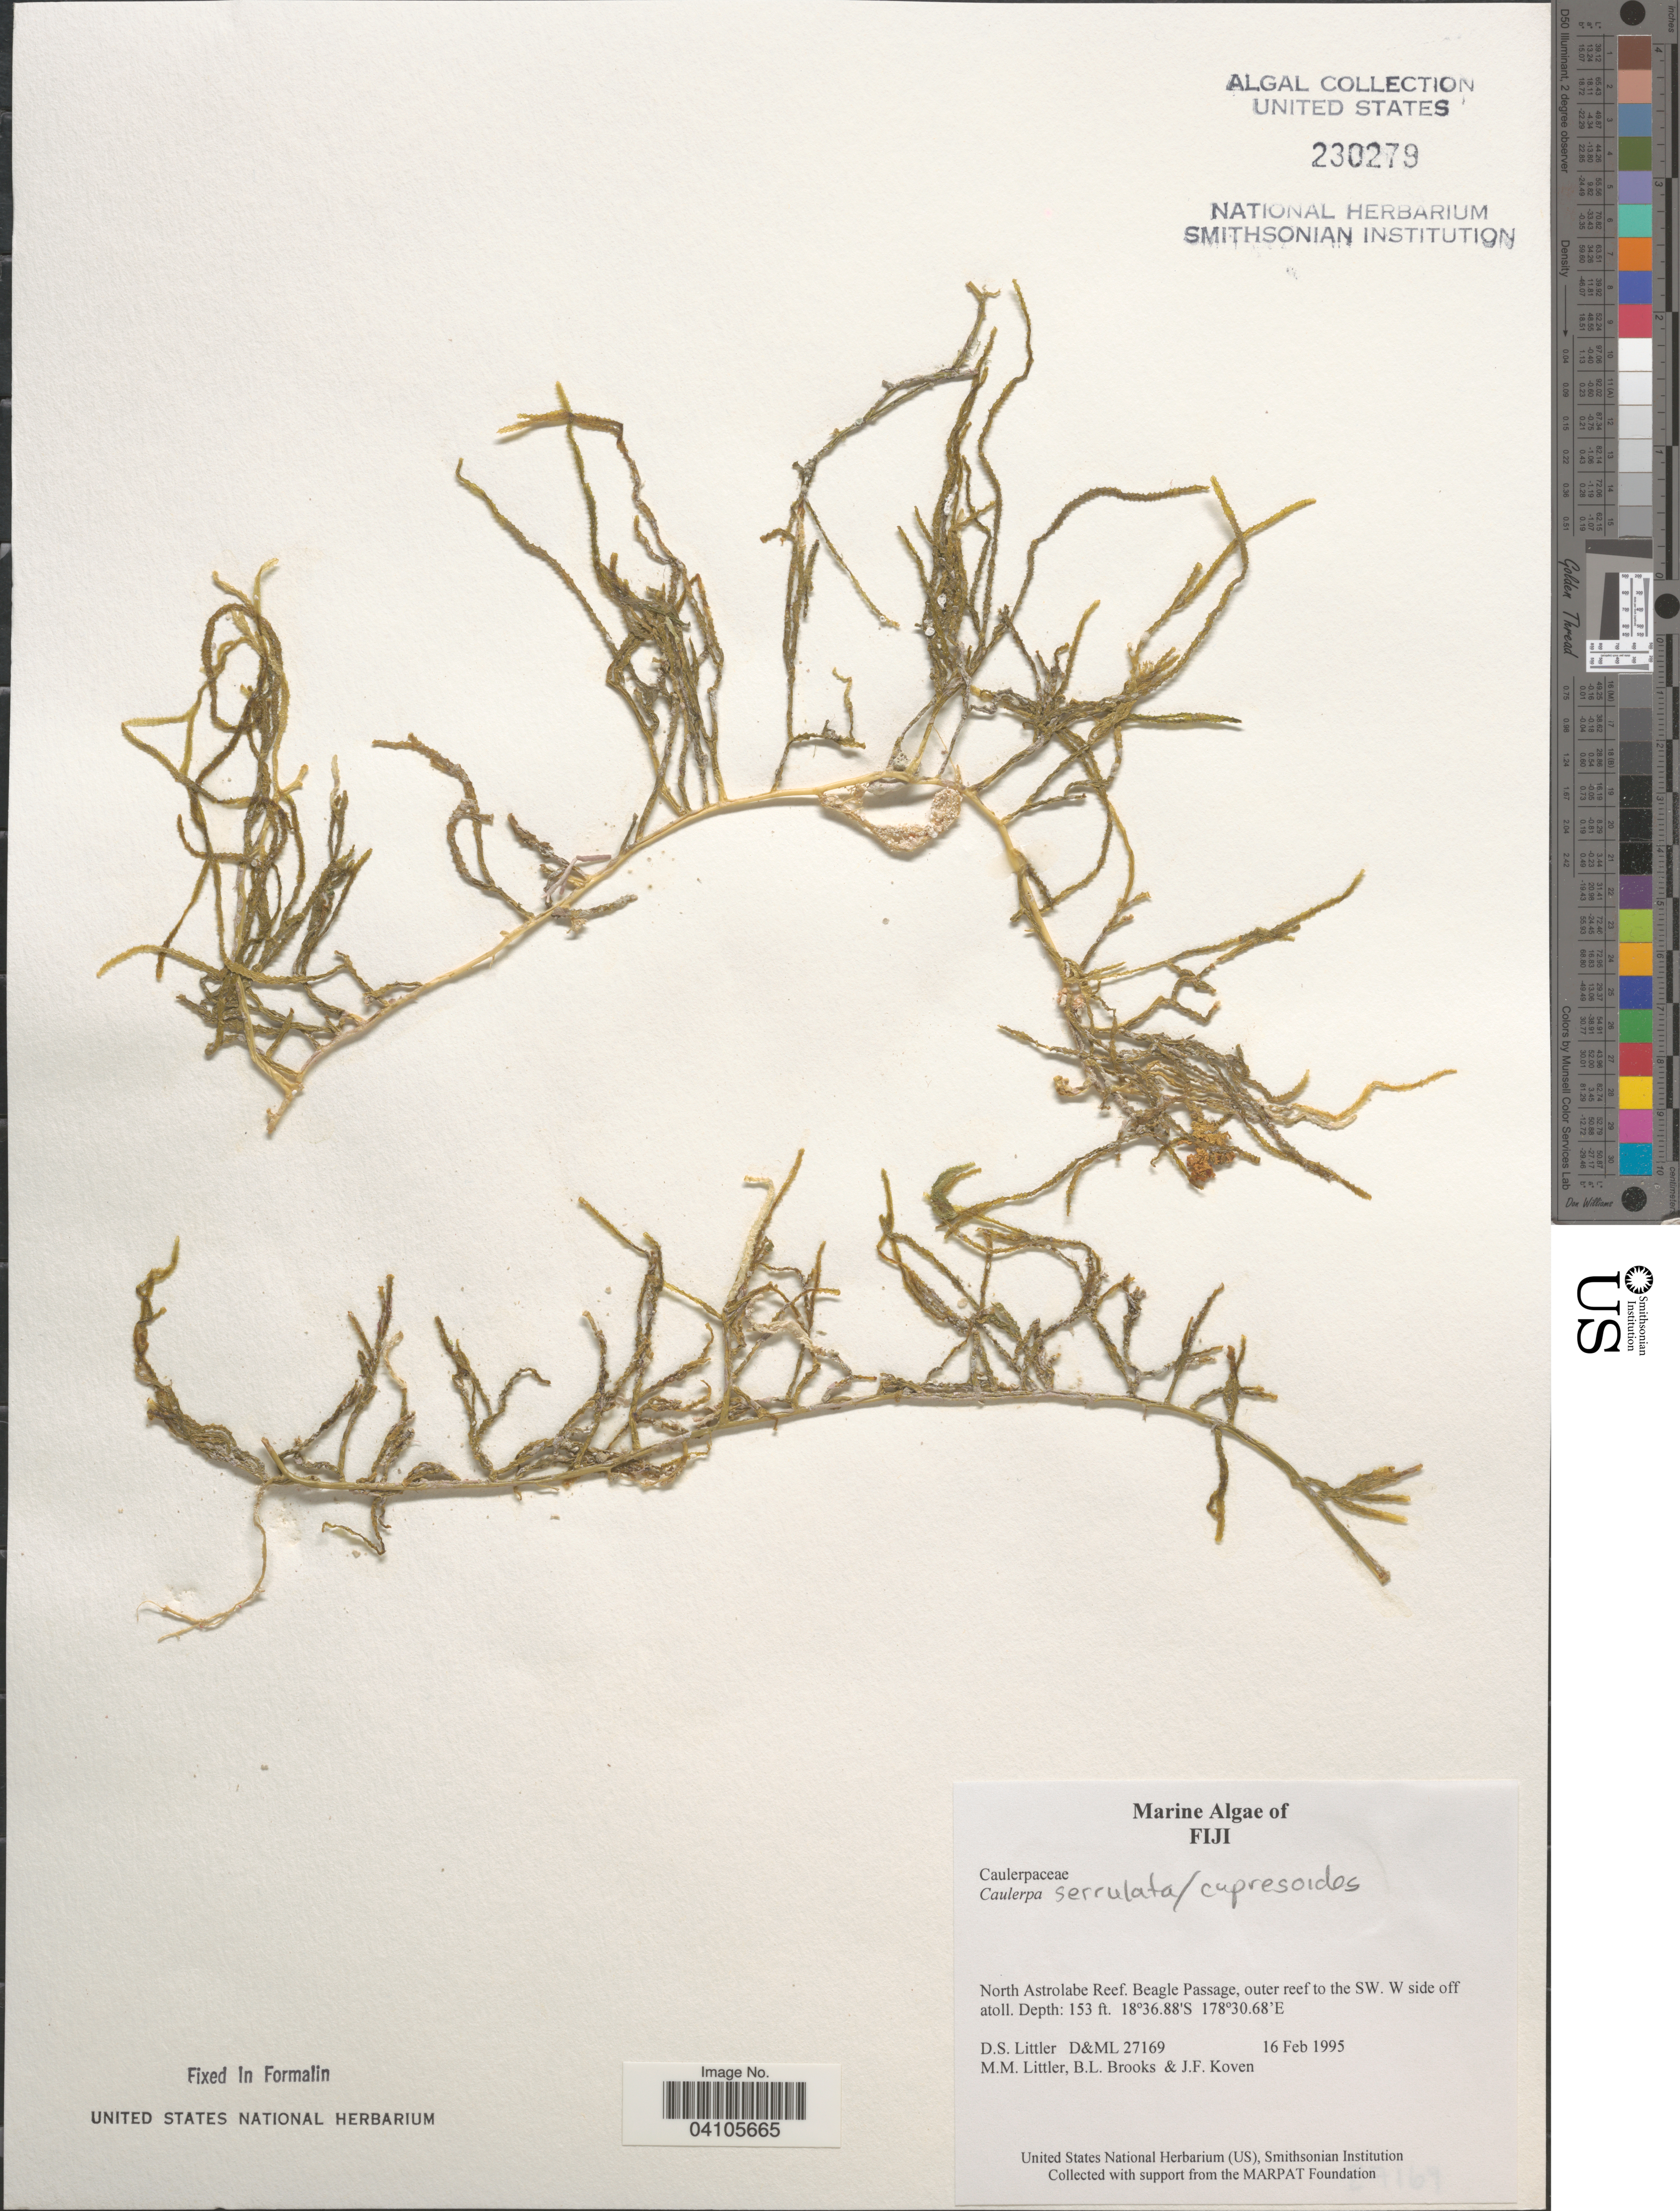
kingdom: Plantae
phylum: Chlorophyta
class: Ulvophyceae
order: Bryopsidales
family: Caulerpaceae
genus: Caulerpa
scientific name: Caulerpa serrulata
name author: (Forssk.) J. Agardh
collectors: D. S. Littler, B. Brooks & J. Koven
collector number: D&ML 27169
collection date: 1995-02-16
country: Fiji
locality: North Astrolabe Reef. Beagle Passage, outer reef to the SW. W side off atoll.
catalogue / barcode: US 230279